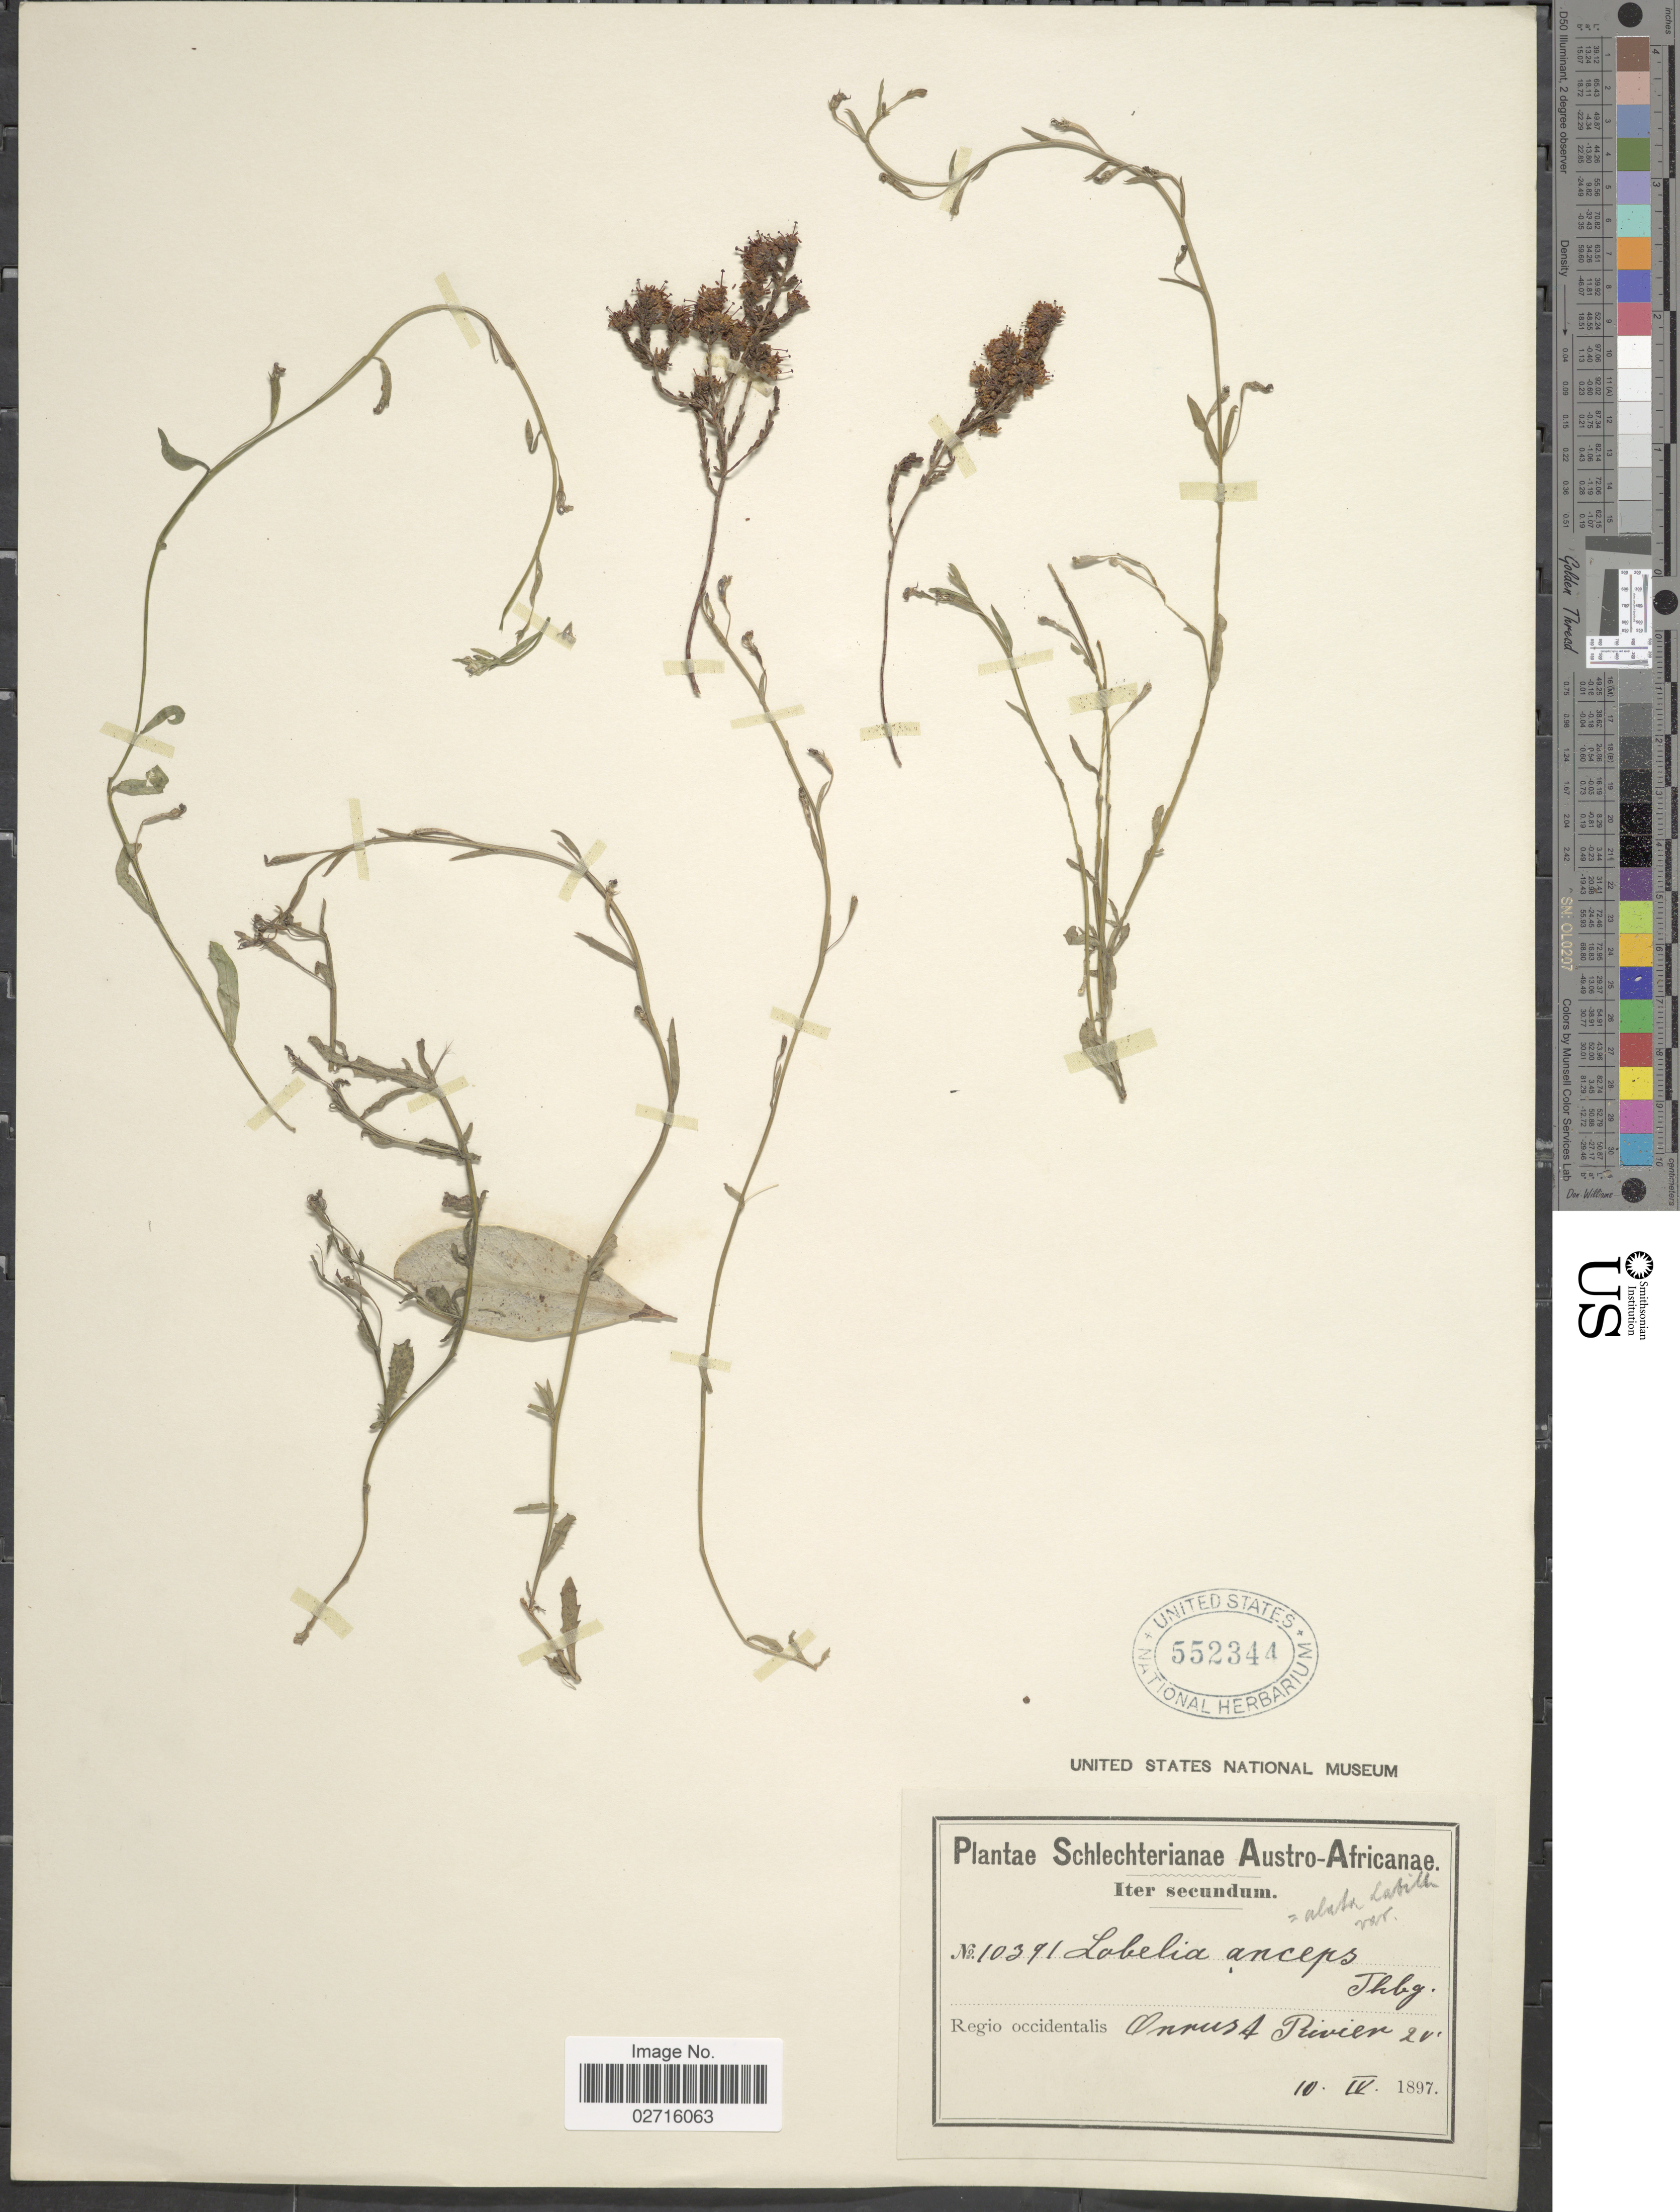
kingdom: Plantae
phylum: Tracheophyta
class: Magnoliopsida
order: Asterales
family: Campanulaceae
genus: Lobelia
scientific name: Lobelia alata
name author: Labill.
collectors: Schlechter, --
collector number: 10391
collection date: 1897-04-10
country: South Africa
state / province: Western Cape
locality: Austro-Africanae, Regio occidentalis, Onrust Rivier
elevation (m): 6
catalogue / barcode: US 552344